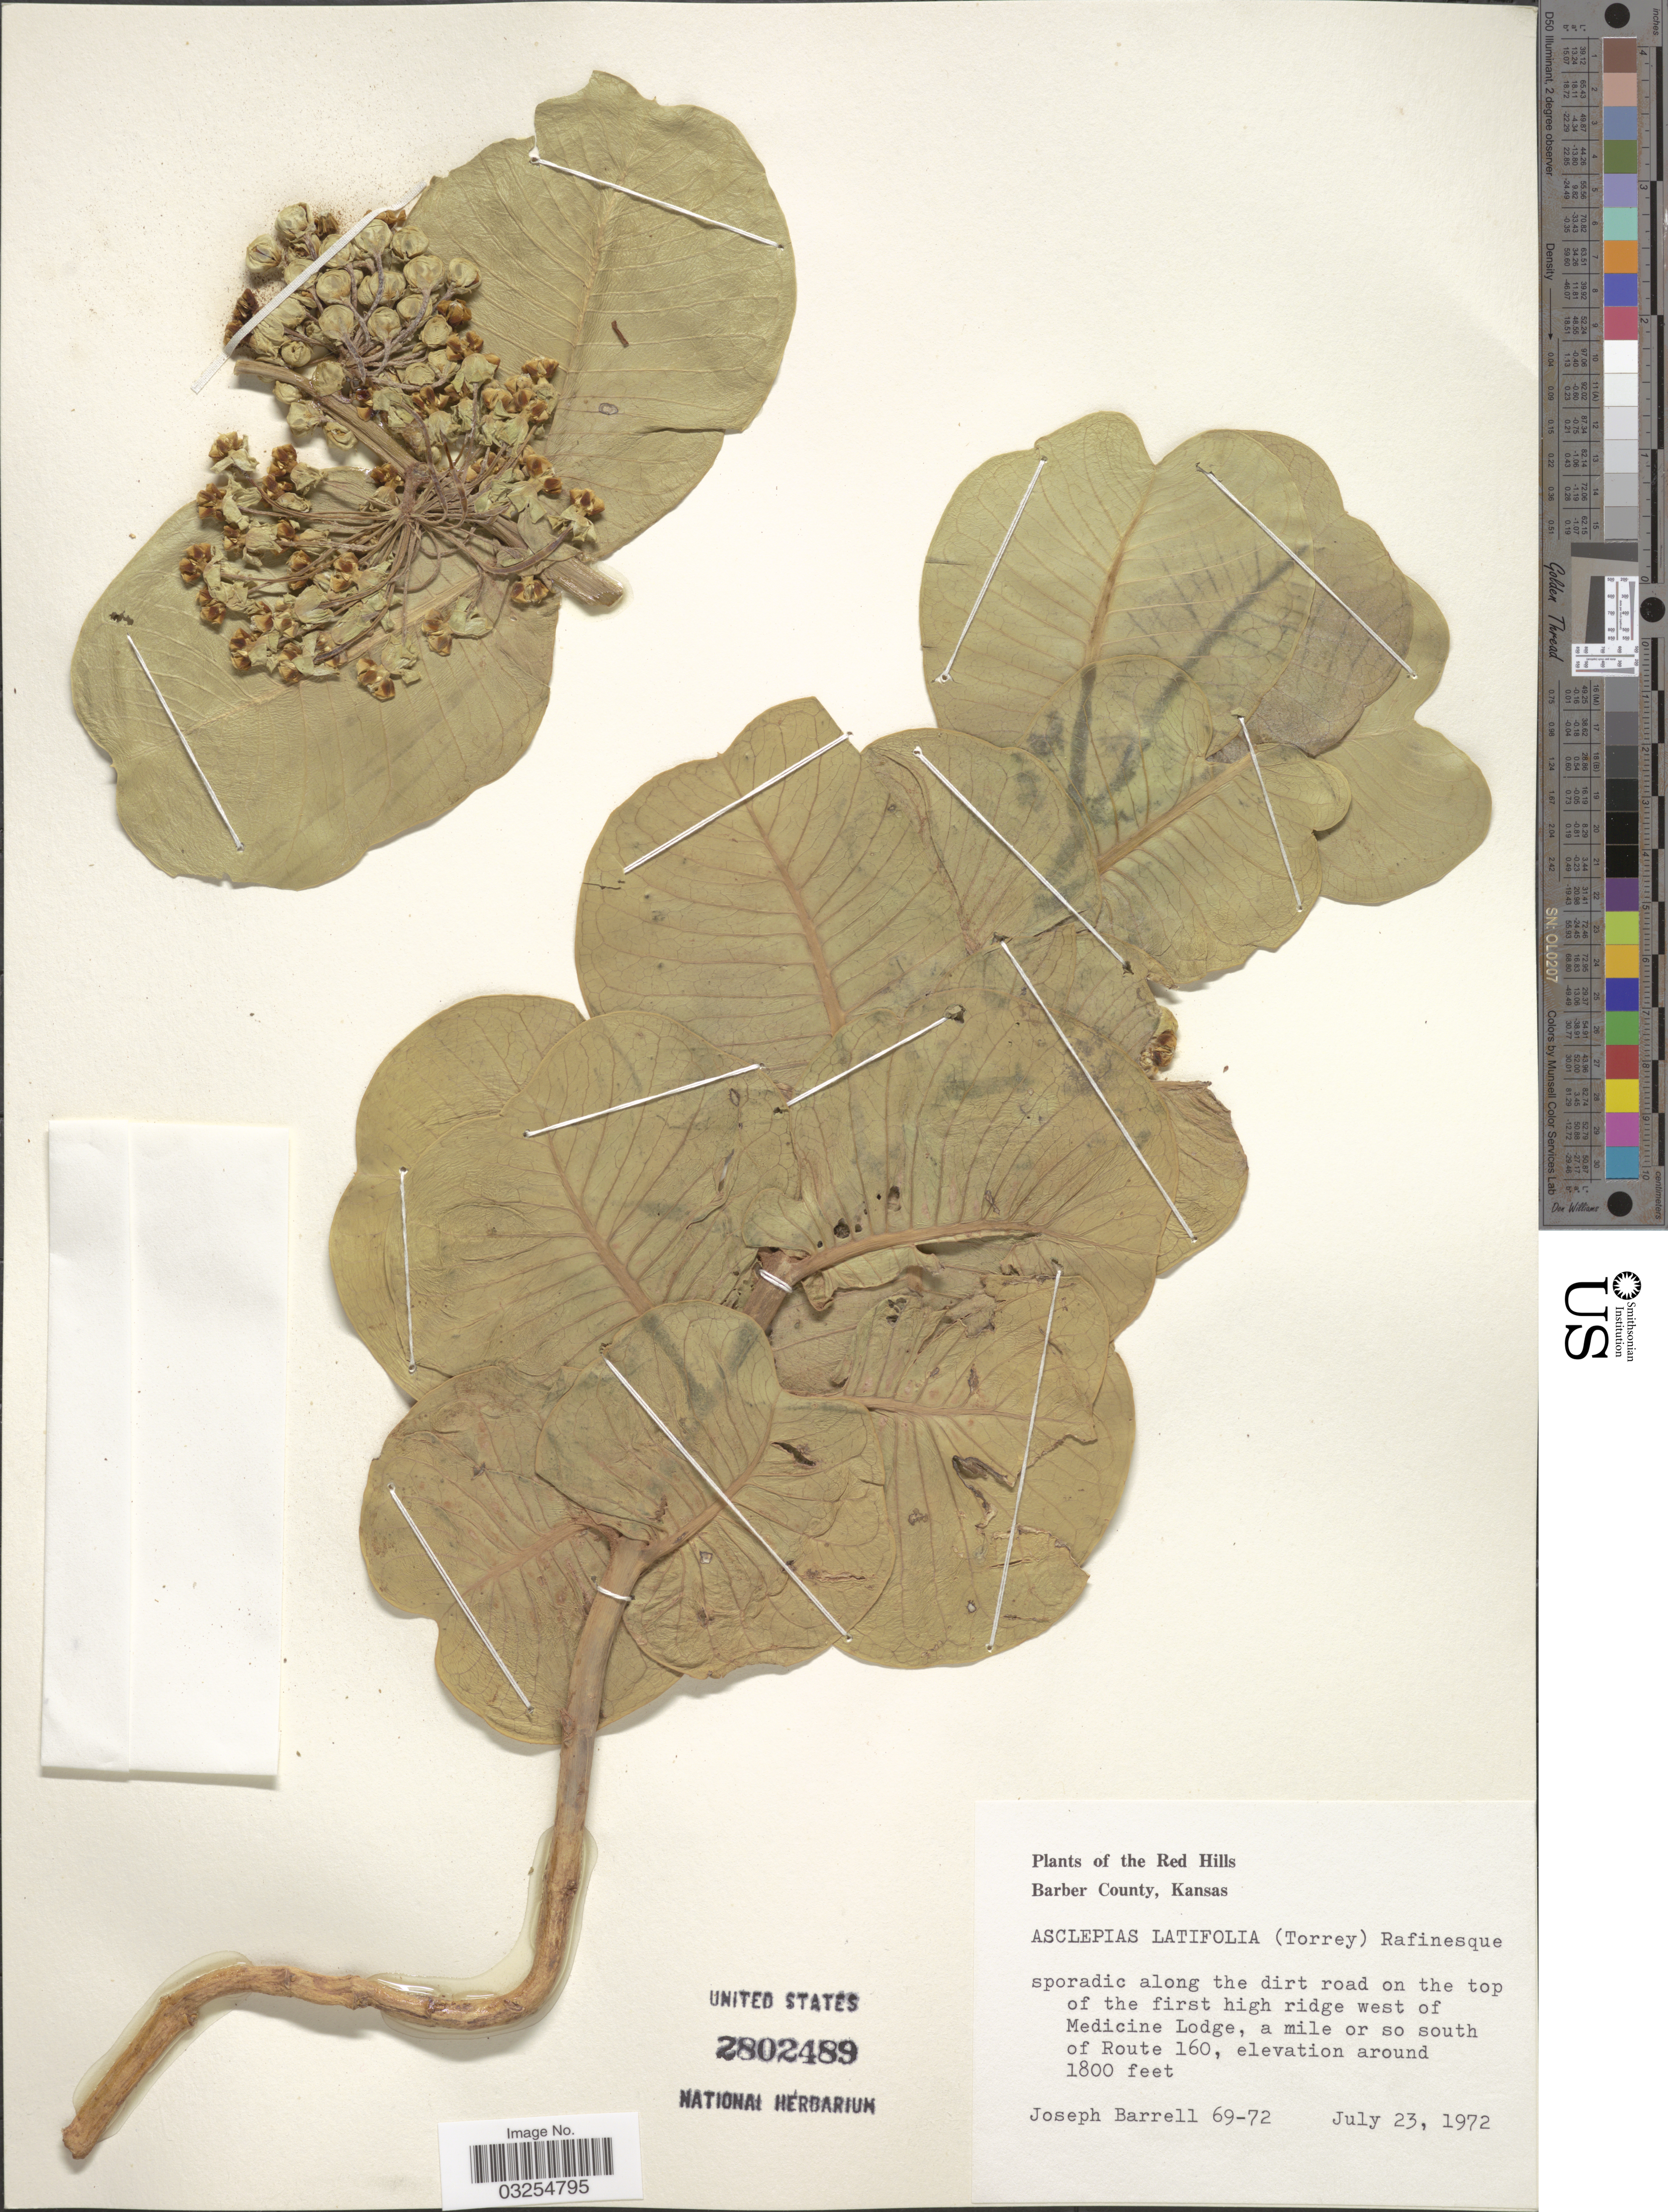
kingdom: Plantae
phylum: Tracheophyta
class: Magnoliopsida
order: Gentianales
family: Apocynaceae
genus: Asclepias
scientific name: Asclepias latifolia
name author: Torr.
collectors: J. Barrell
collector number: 69-72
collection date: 1972-07-23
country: United States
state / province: Kansas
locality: The Red Hills. Barber County. Sporadic along the dirt road on the top of the first ridge west of Medicine Lodge, a mile or so south of Route 160.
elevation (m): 549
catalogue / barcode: US 2802489